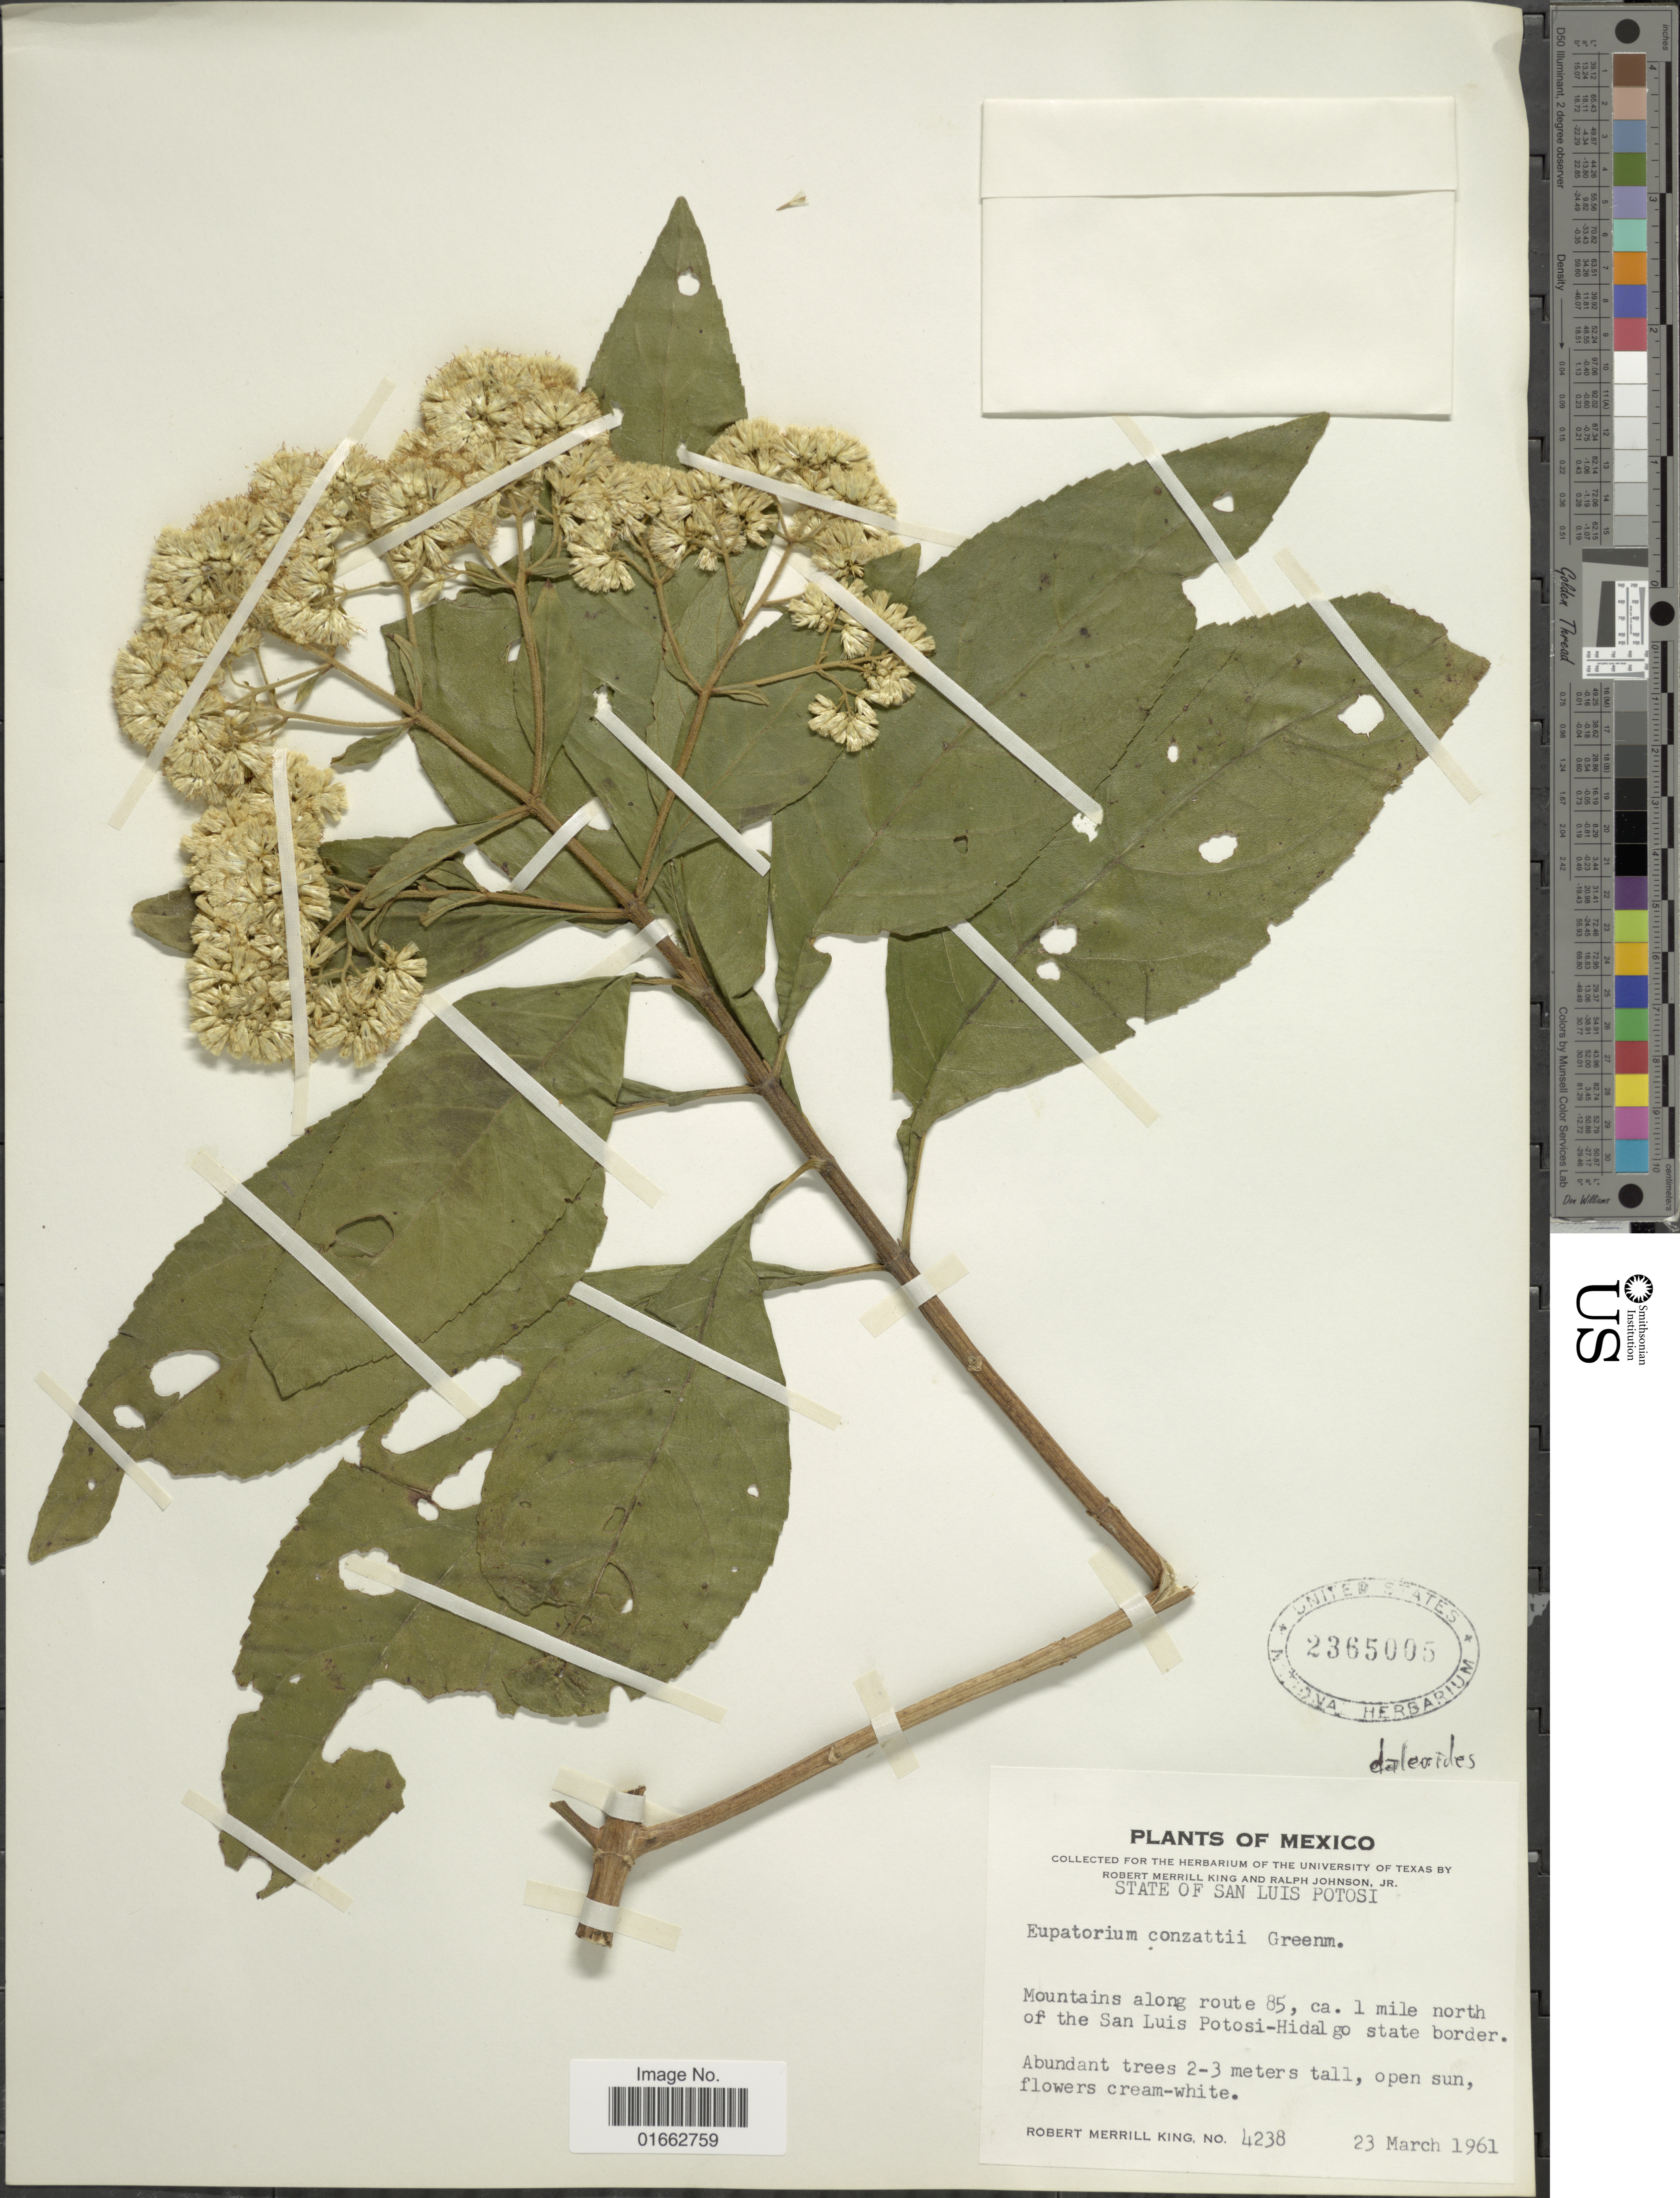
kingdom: Plantae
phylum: Tracheophyta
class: Magnoliopsida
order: Asterales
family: Asteraceae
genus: Critonia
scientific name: Critonia daleoides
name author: DC.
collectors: R. M. King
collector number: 4238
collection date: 1961-03-23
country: Mexico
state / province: San Luis Potosí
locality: Mountains along route 85, ca. 1 mile north of the San Luis Potosi-Hidalgo state border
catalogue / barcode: US 2365005